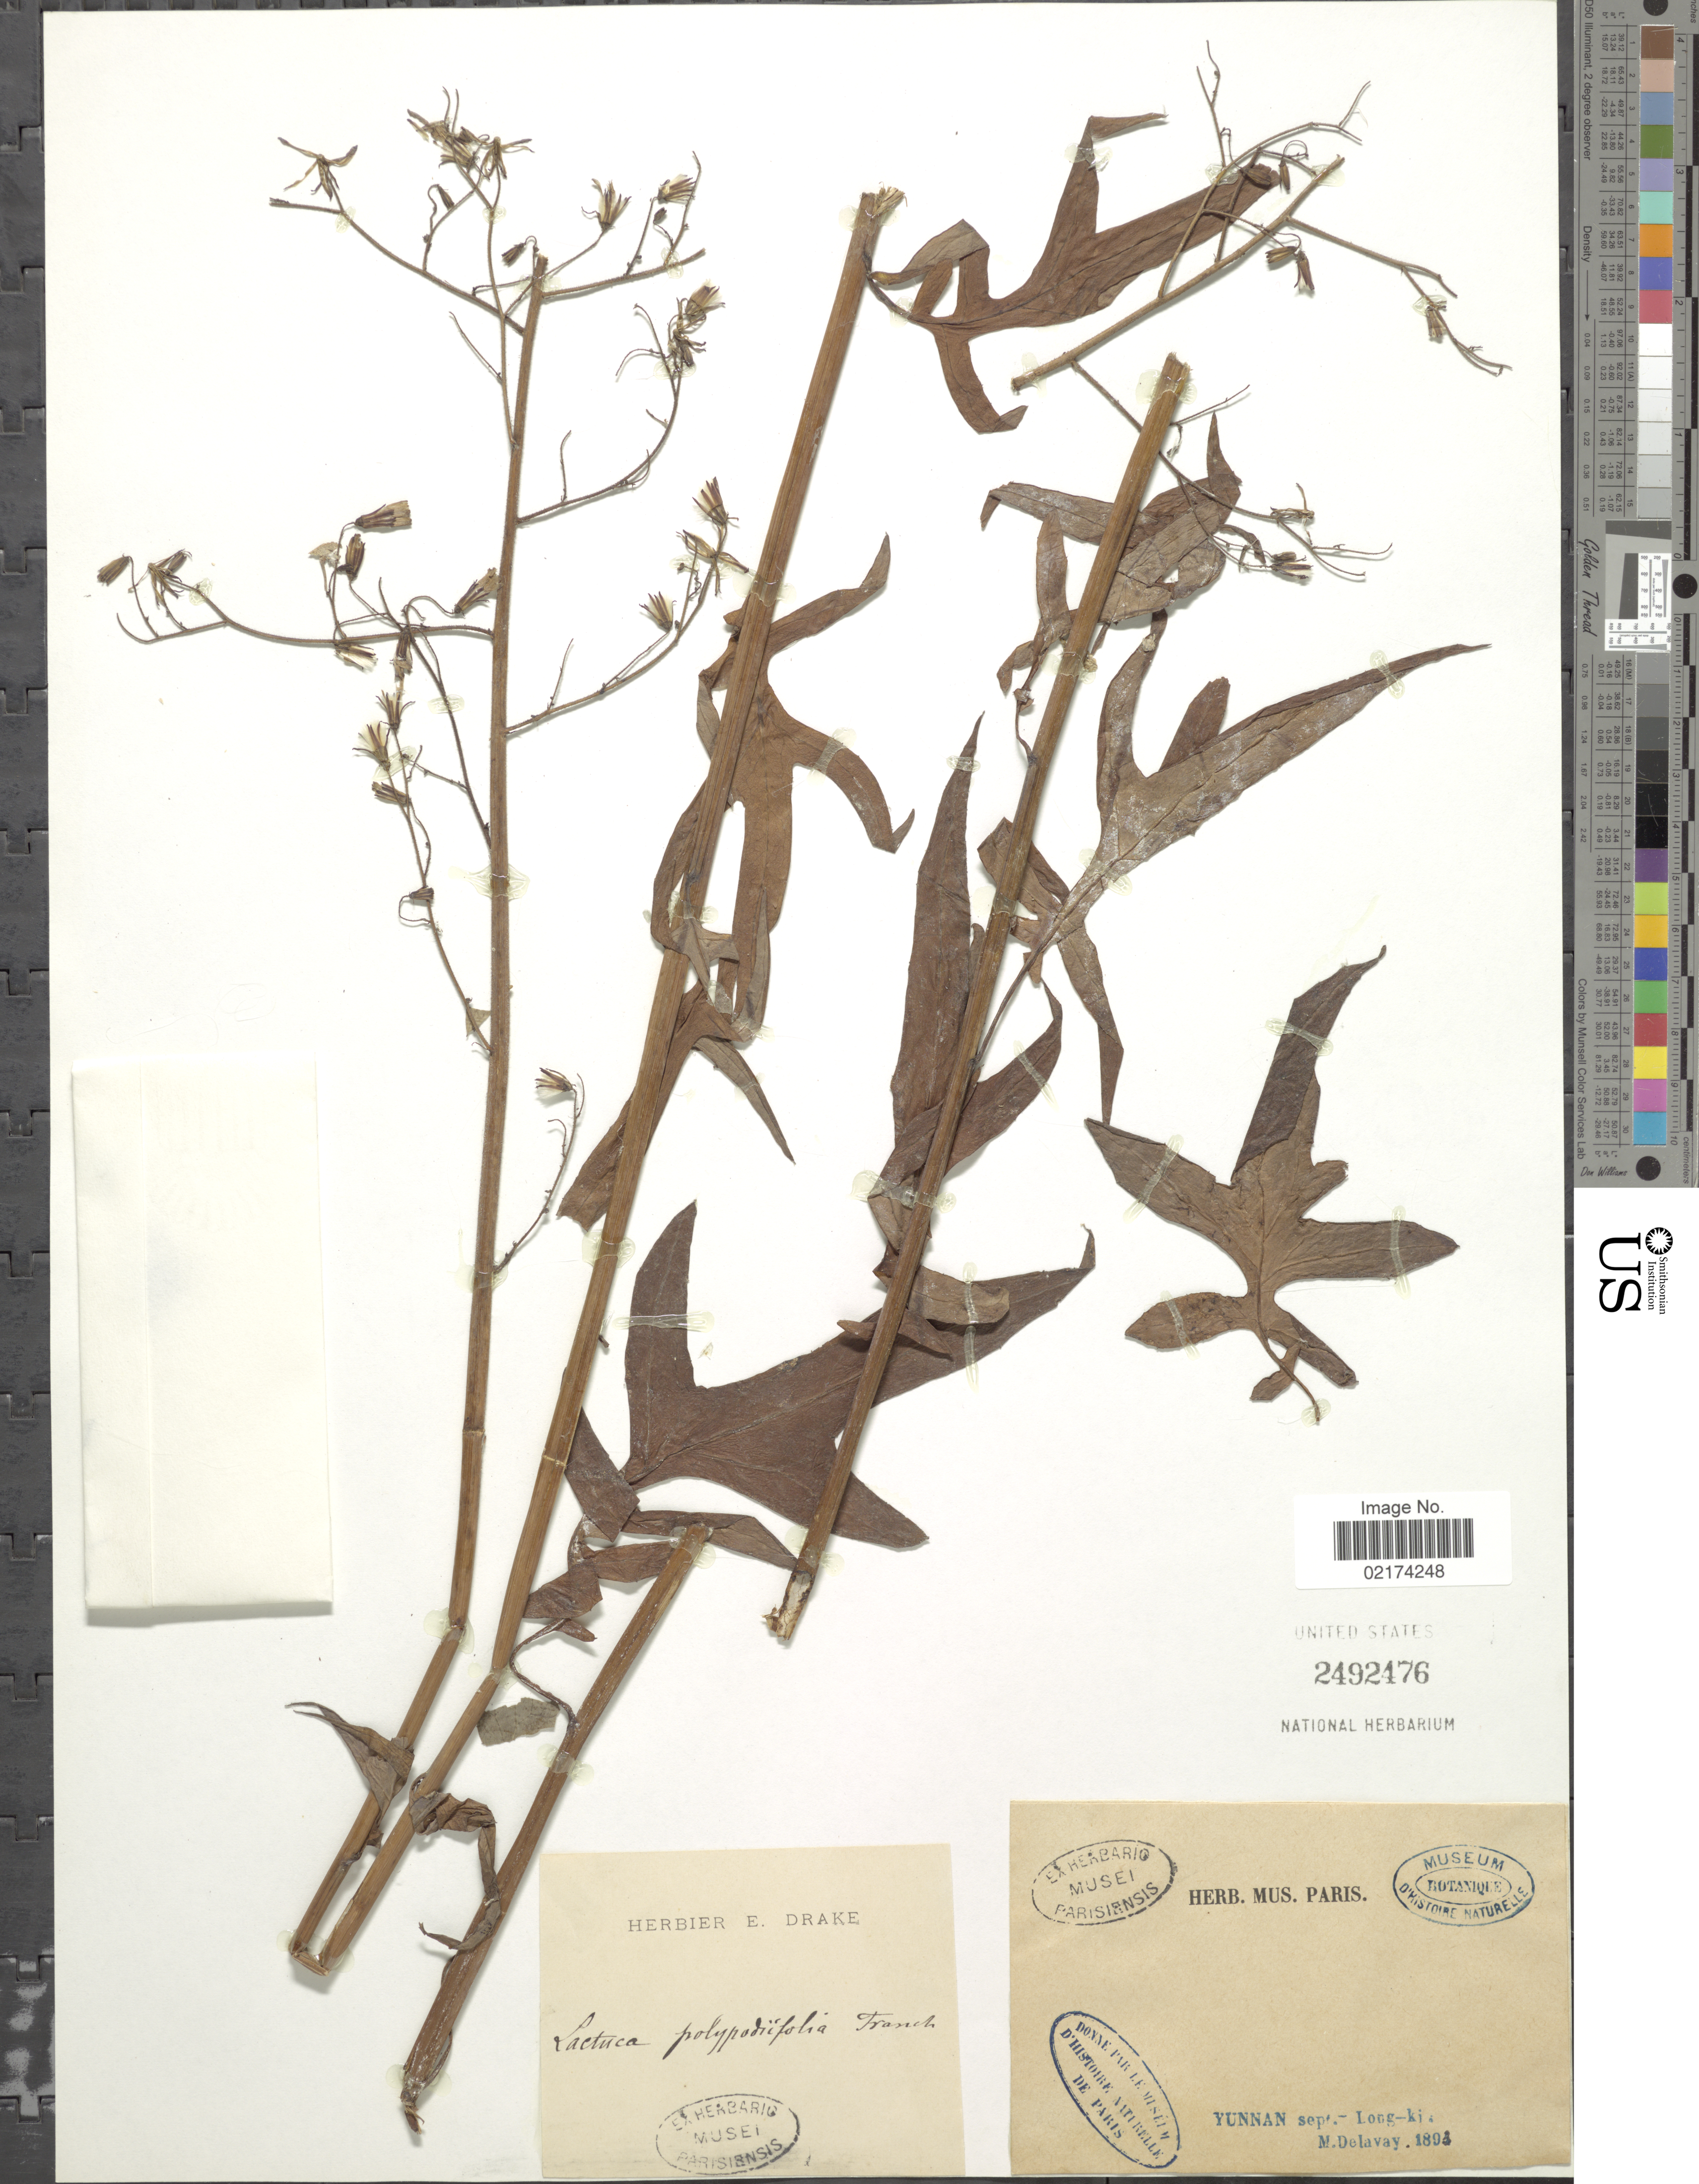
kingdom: Plantae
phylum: Tracheophyta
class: Magnoliopsida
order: Asterales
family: Asteraceae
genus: Paraprenanthes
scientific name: Paraprenanthes polypodiifolia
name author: (Franch.) C. Shih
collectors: M. Delavay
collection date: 1893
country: China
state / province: Yunnan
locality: Long-ki.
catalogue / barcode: US 2492476